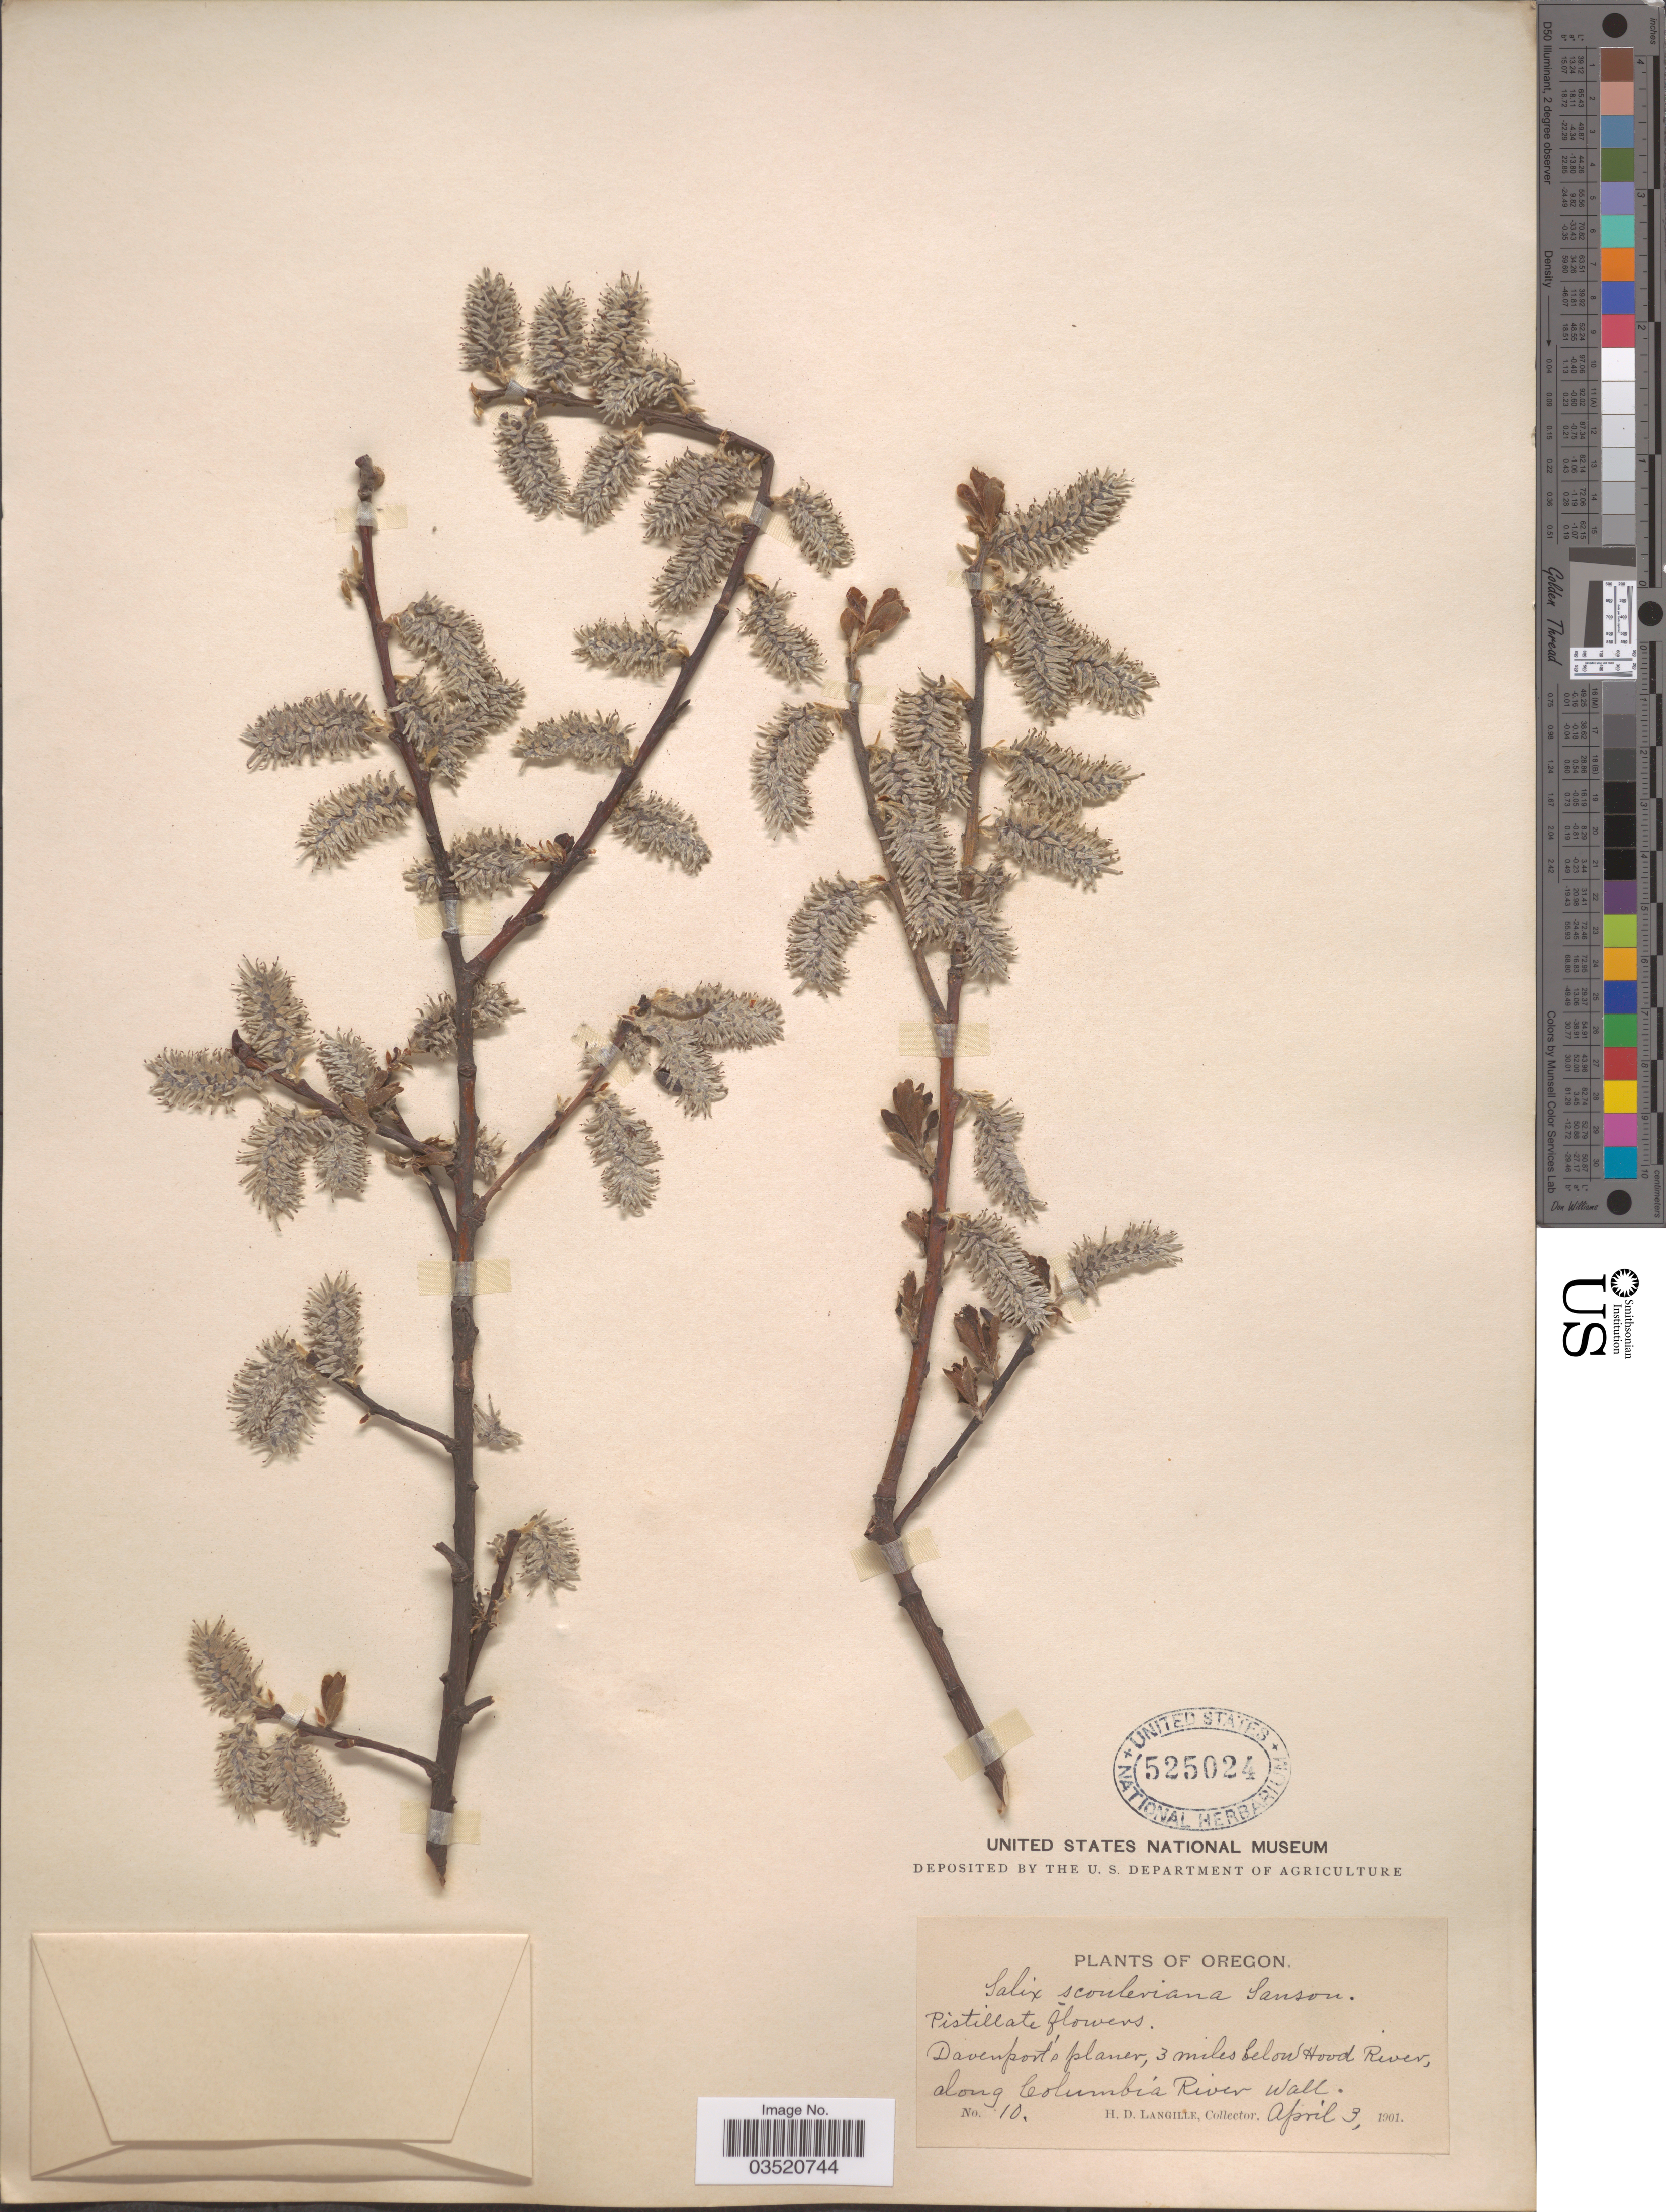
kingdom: Plantae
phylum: Tracheophyta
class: Magnoliopsida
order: Malpighiales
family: Salicaceae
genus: Salix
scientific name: Salix scouleriana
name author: Barratt ex Hook.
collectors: H. Langille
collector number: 10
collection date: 1901-04-03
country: United States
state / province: Oregon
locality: Davenport's planer, 3 miles below Hood River, along Columbia River Wall.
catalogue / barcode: US 525024